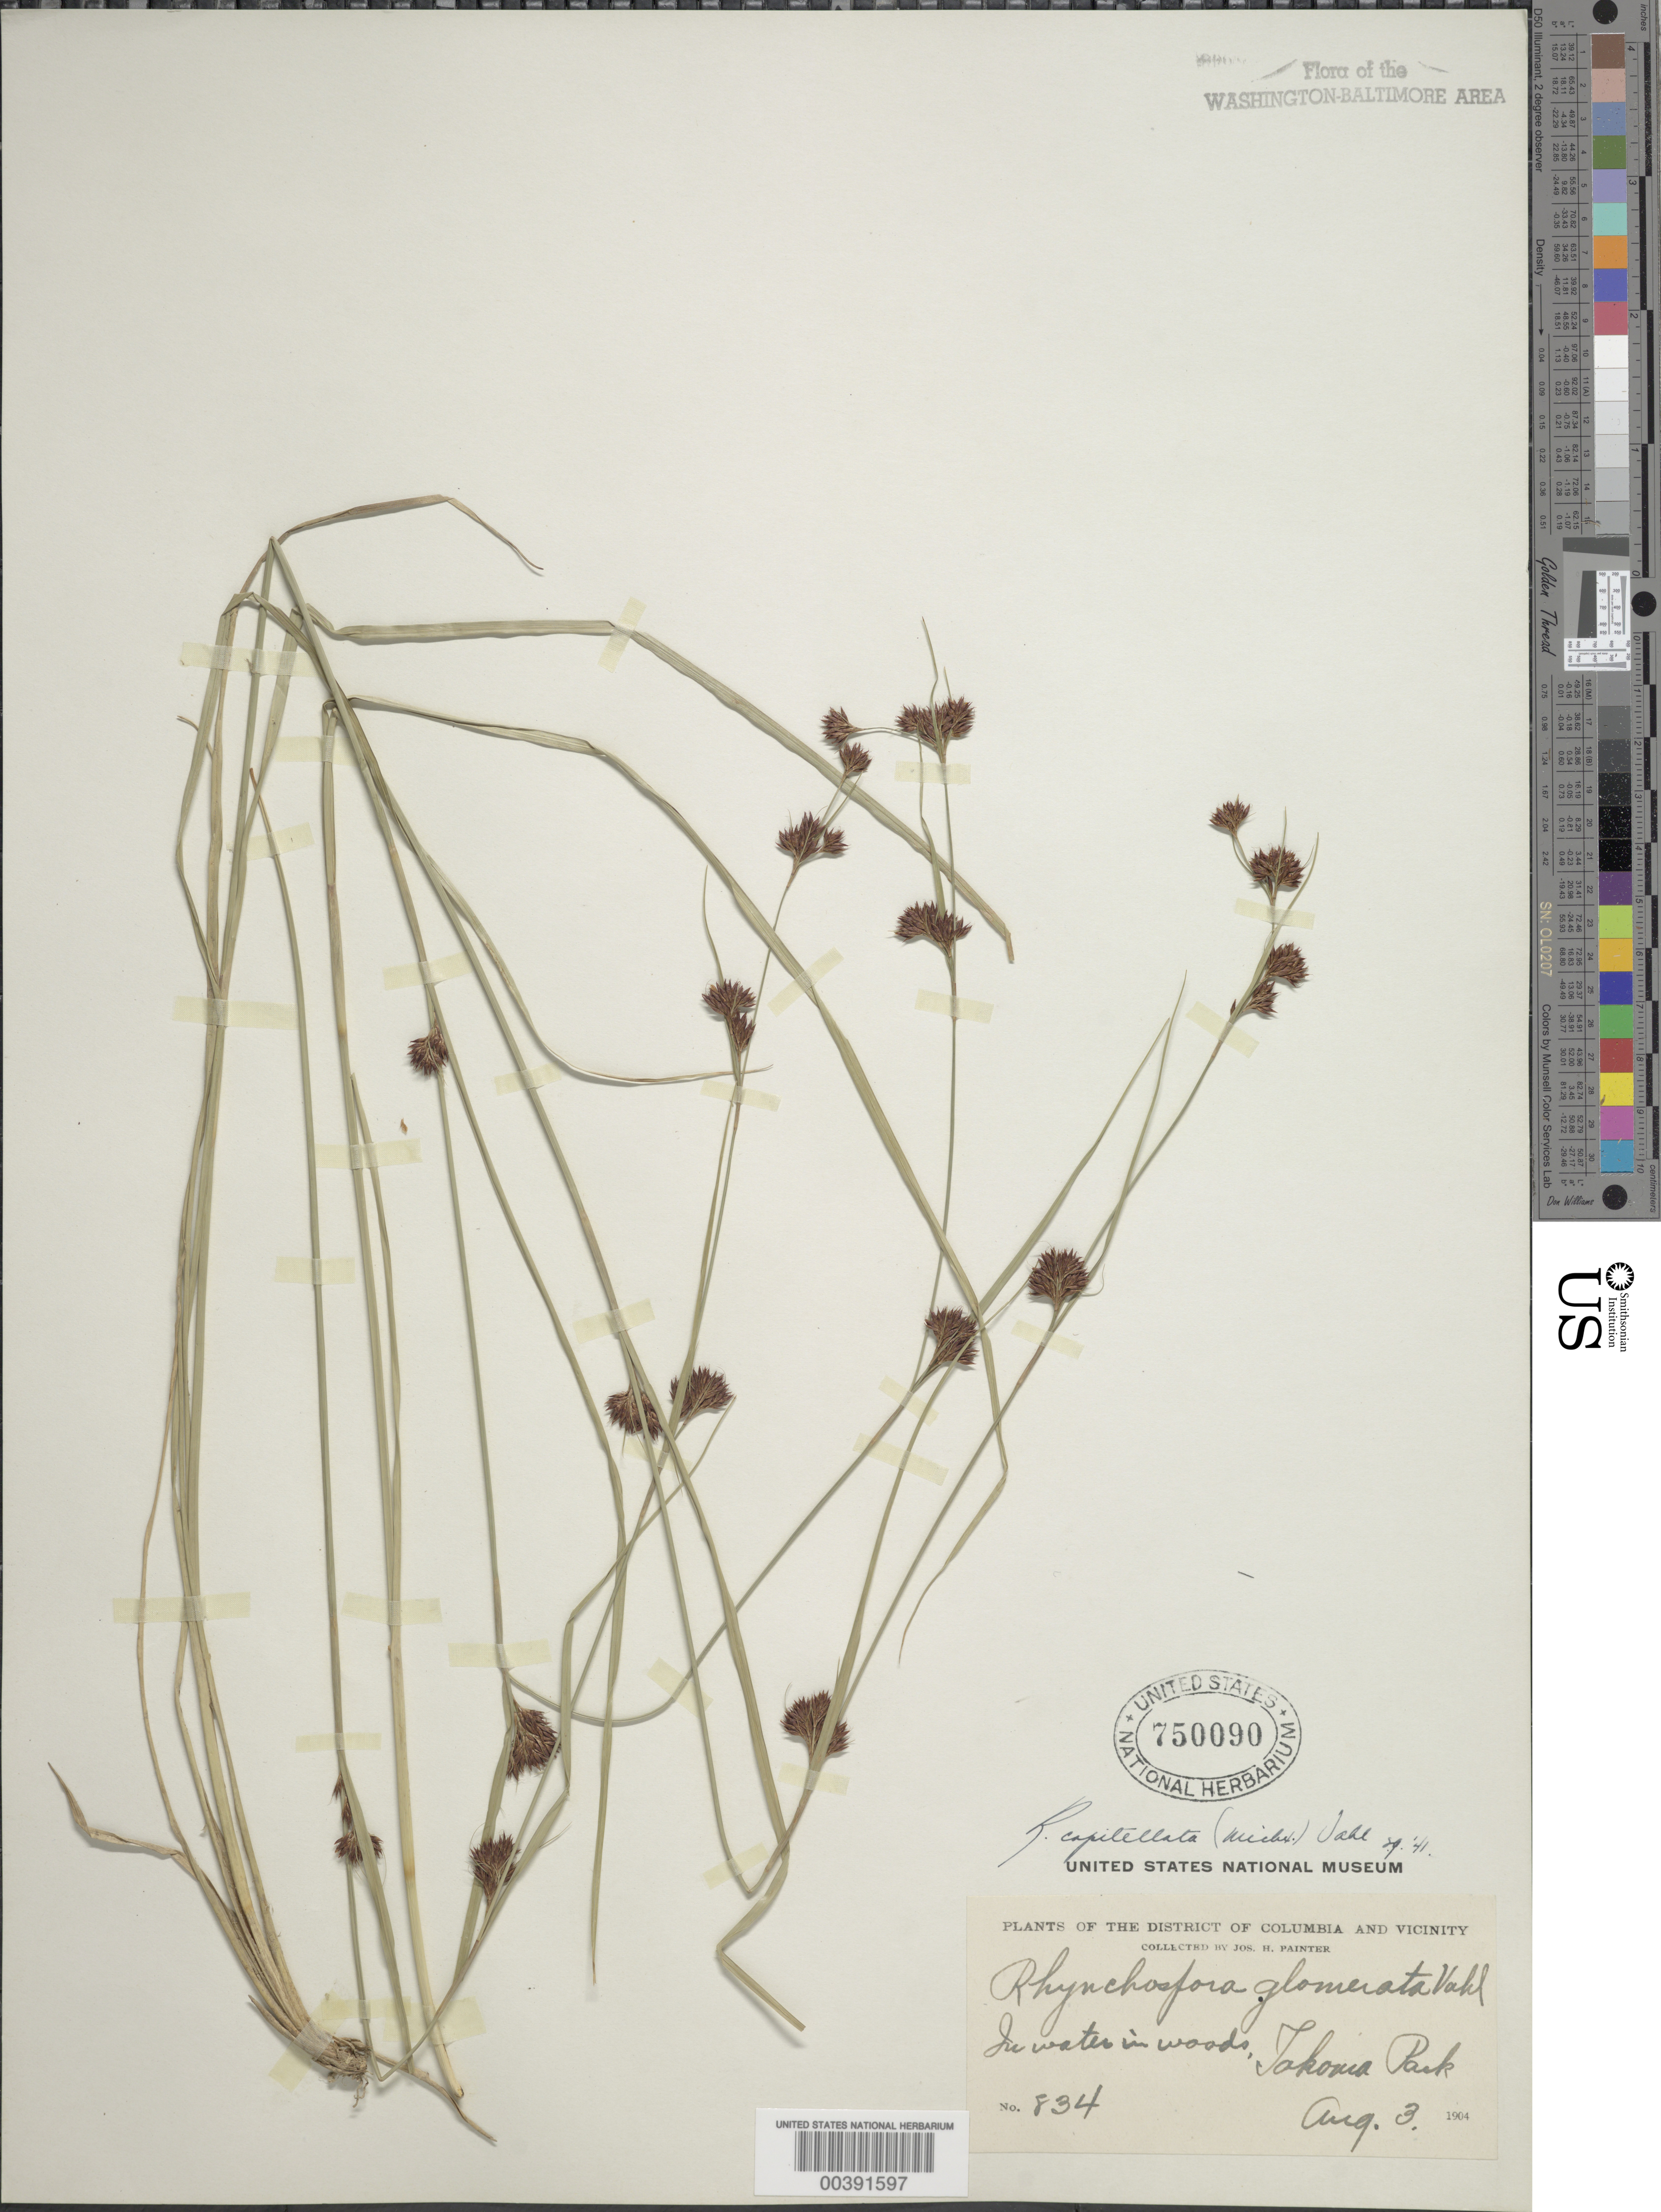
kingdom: Plantae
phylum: Tracheophyta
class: Liliopsida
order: Poales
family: Cyperaceae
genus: Rhynchospora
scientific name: Rhynchospora capitellata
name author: (Michx.) Vahl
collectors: J. H. Painter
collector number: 834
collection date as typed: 03 Aug 1904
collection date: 1904-08-03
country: United States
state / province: District of Columbia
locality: Takoma Park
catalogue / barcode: US 750090